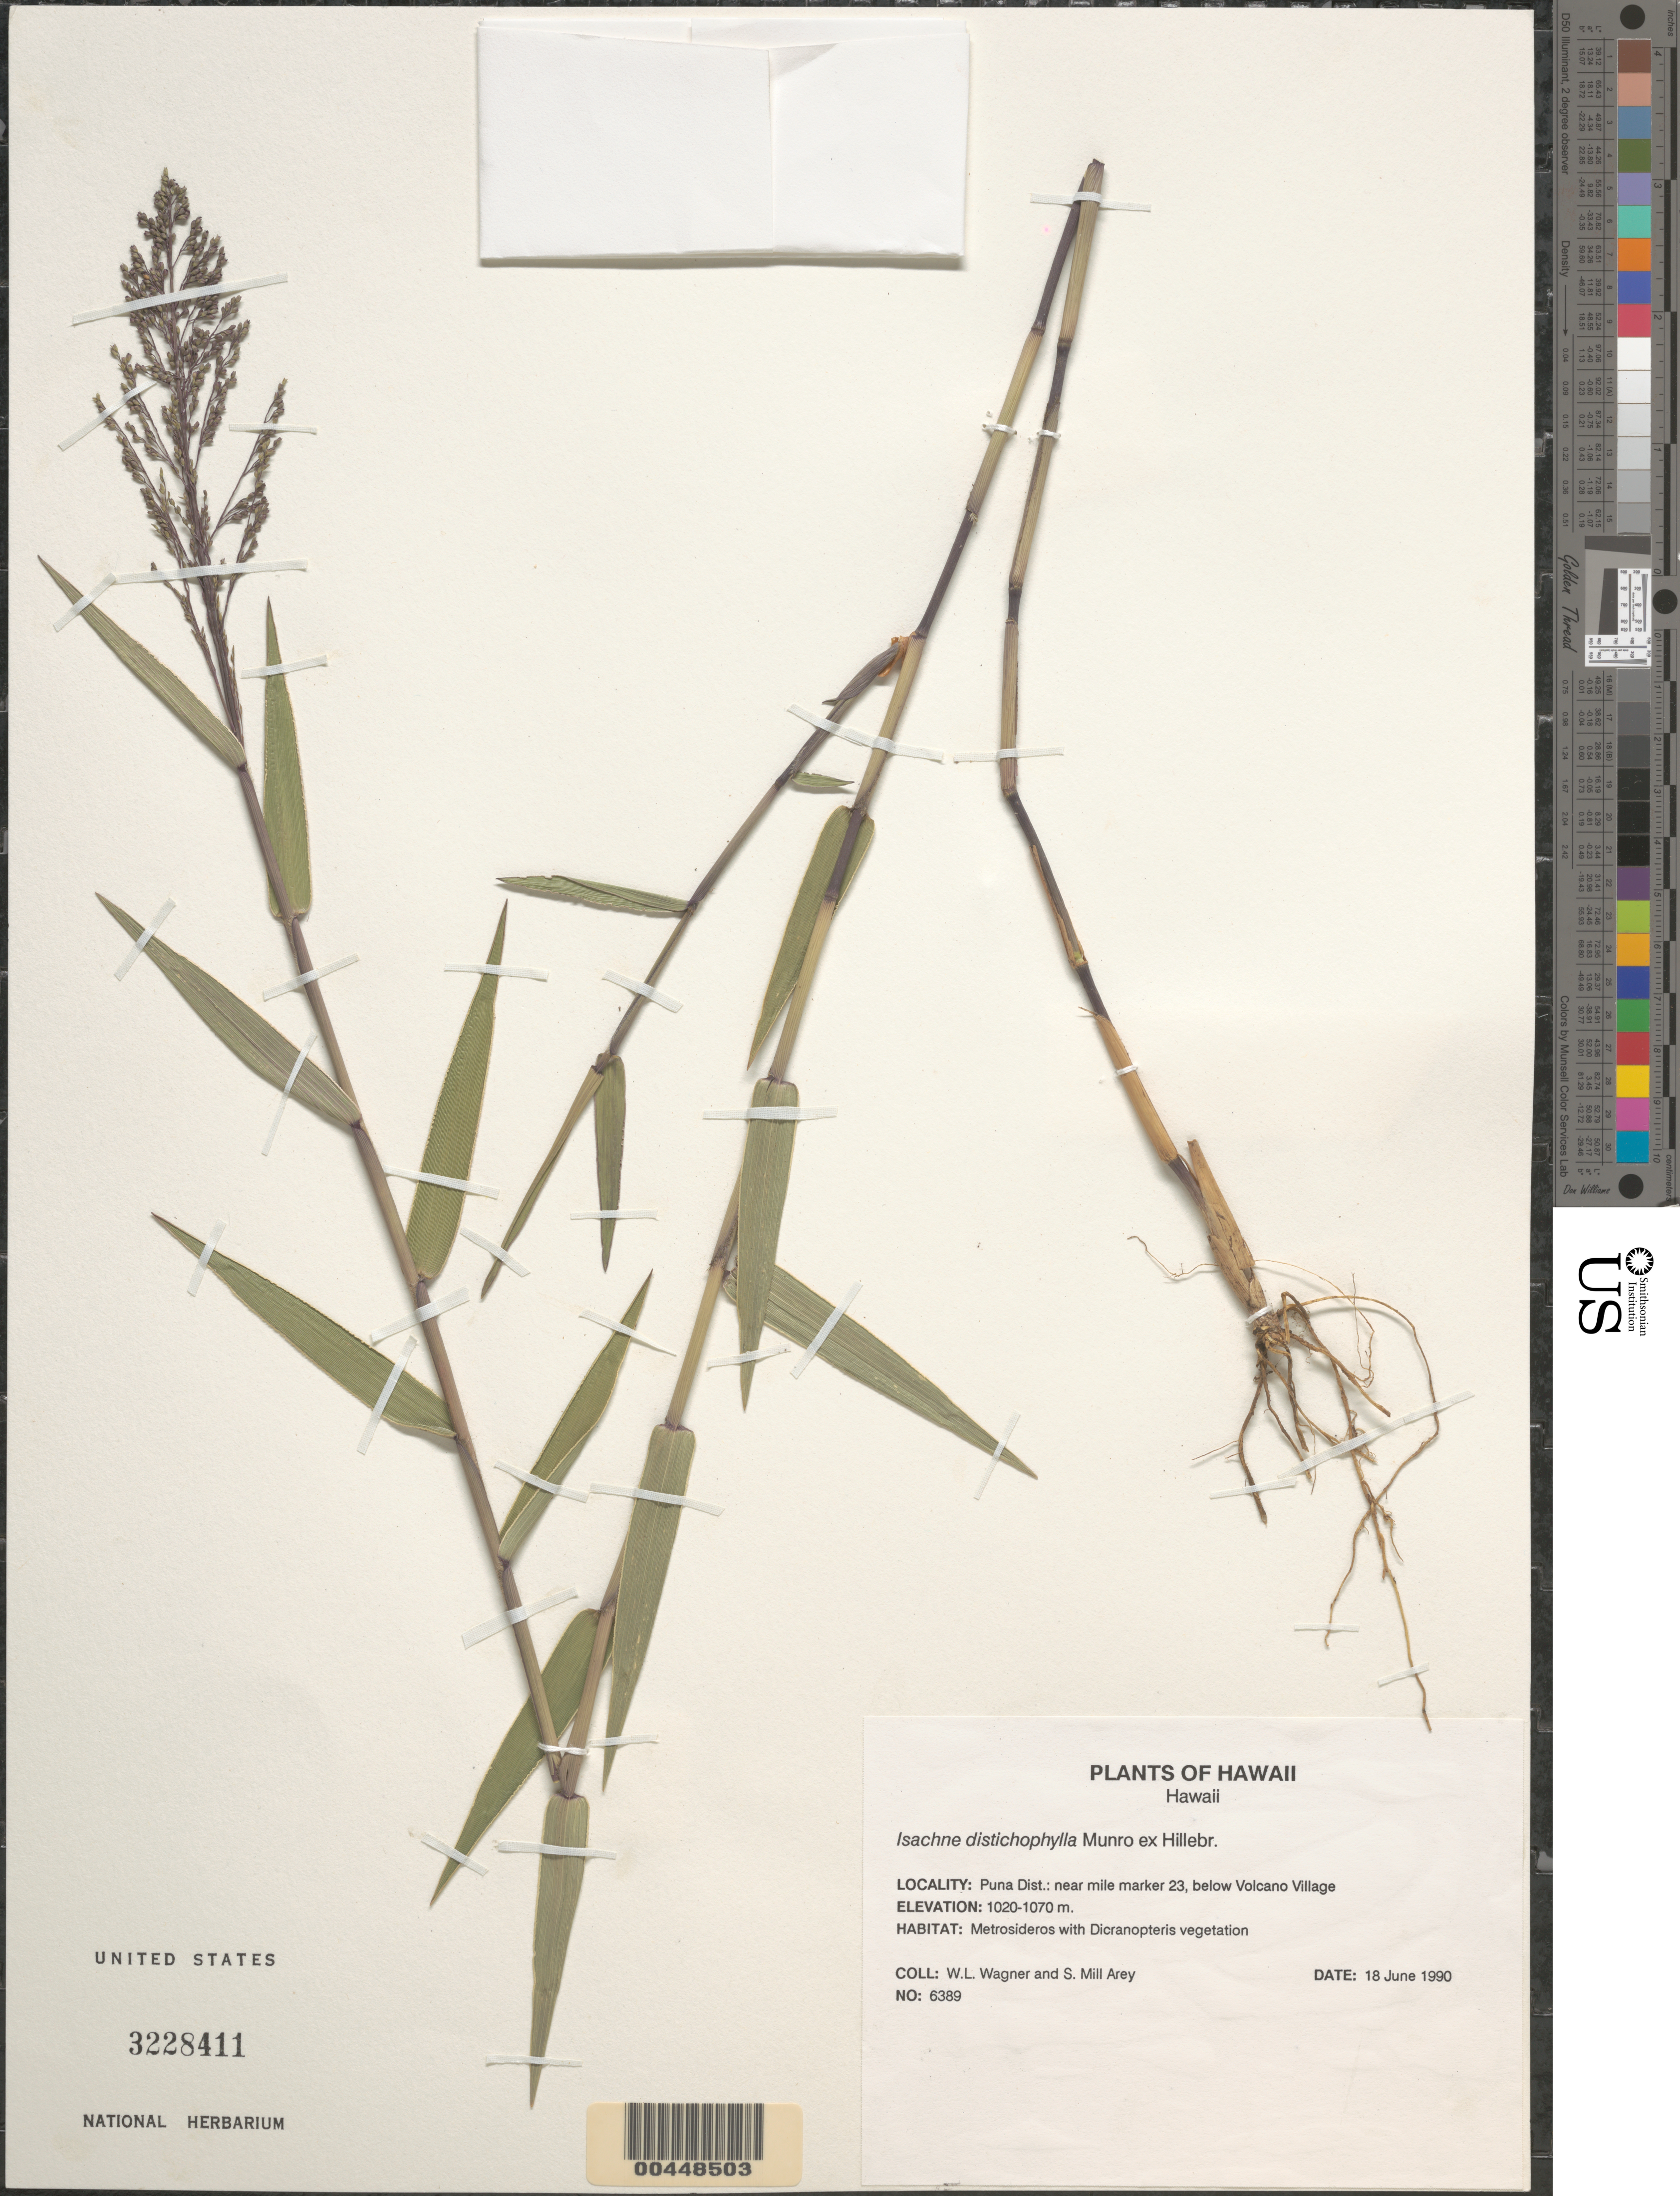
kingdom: Plantae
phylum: Tracheophyta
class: Liliopsida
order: Poales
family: Poaceae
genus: Isachne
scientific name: Isachne distichophylla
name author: Munro ex Hillebr.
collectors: W. L. Wagner & S. Arey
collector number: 6389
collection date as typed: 18 Jun 1990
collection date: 1990-06-18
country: United States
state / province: Hawaii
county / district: Hawaii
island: Hawaii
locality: Puna Dist, near mi marker 23, below Volcano Village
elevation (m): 1020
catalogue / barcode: US 3228411